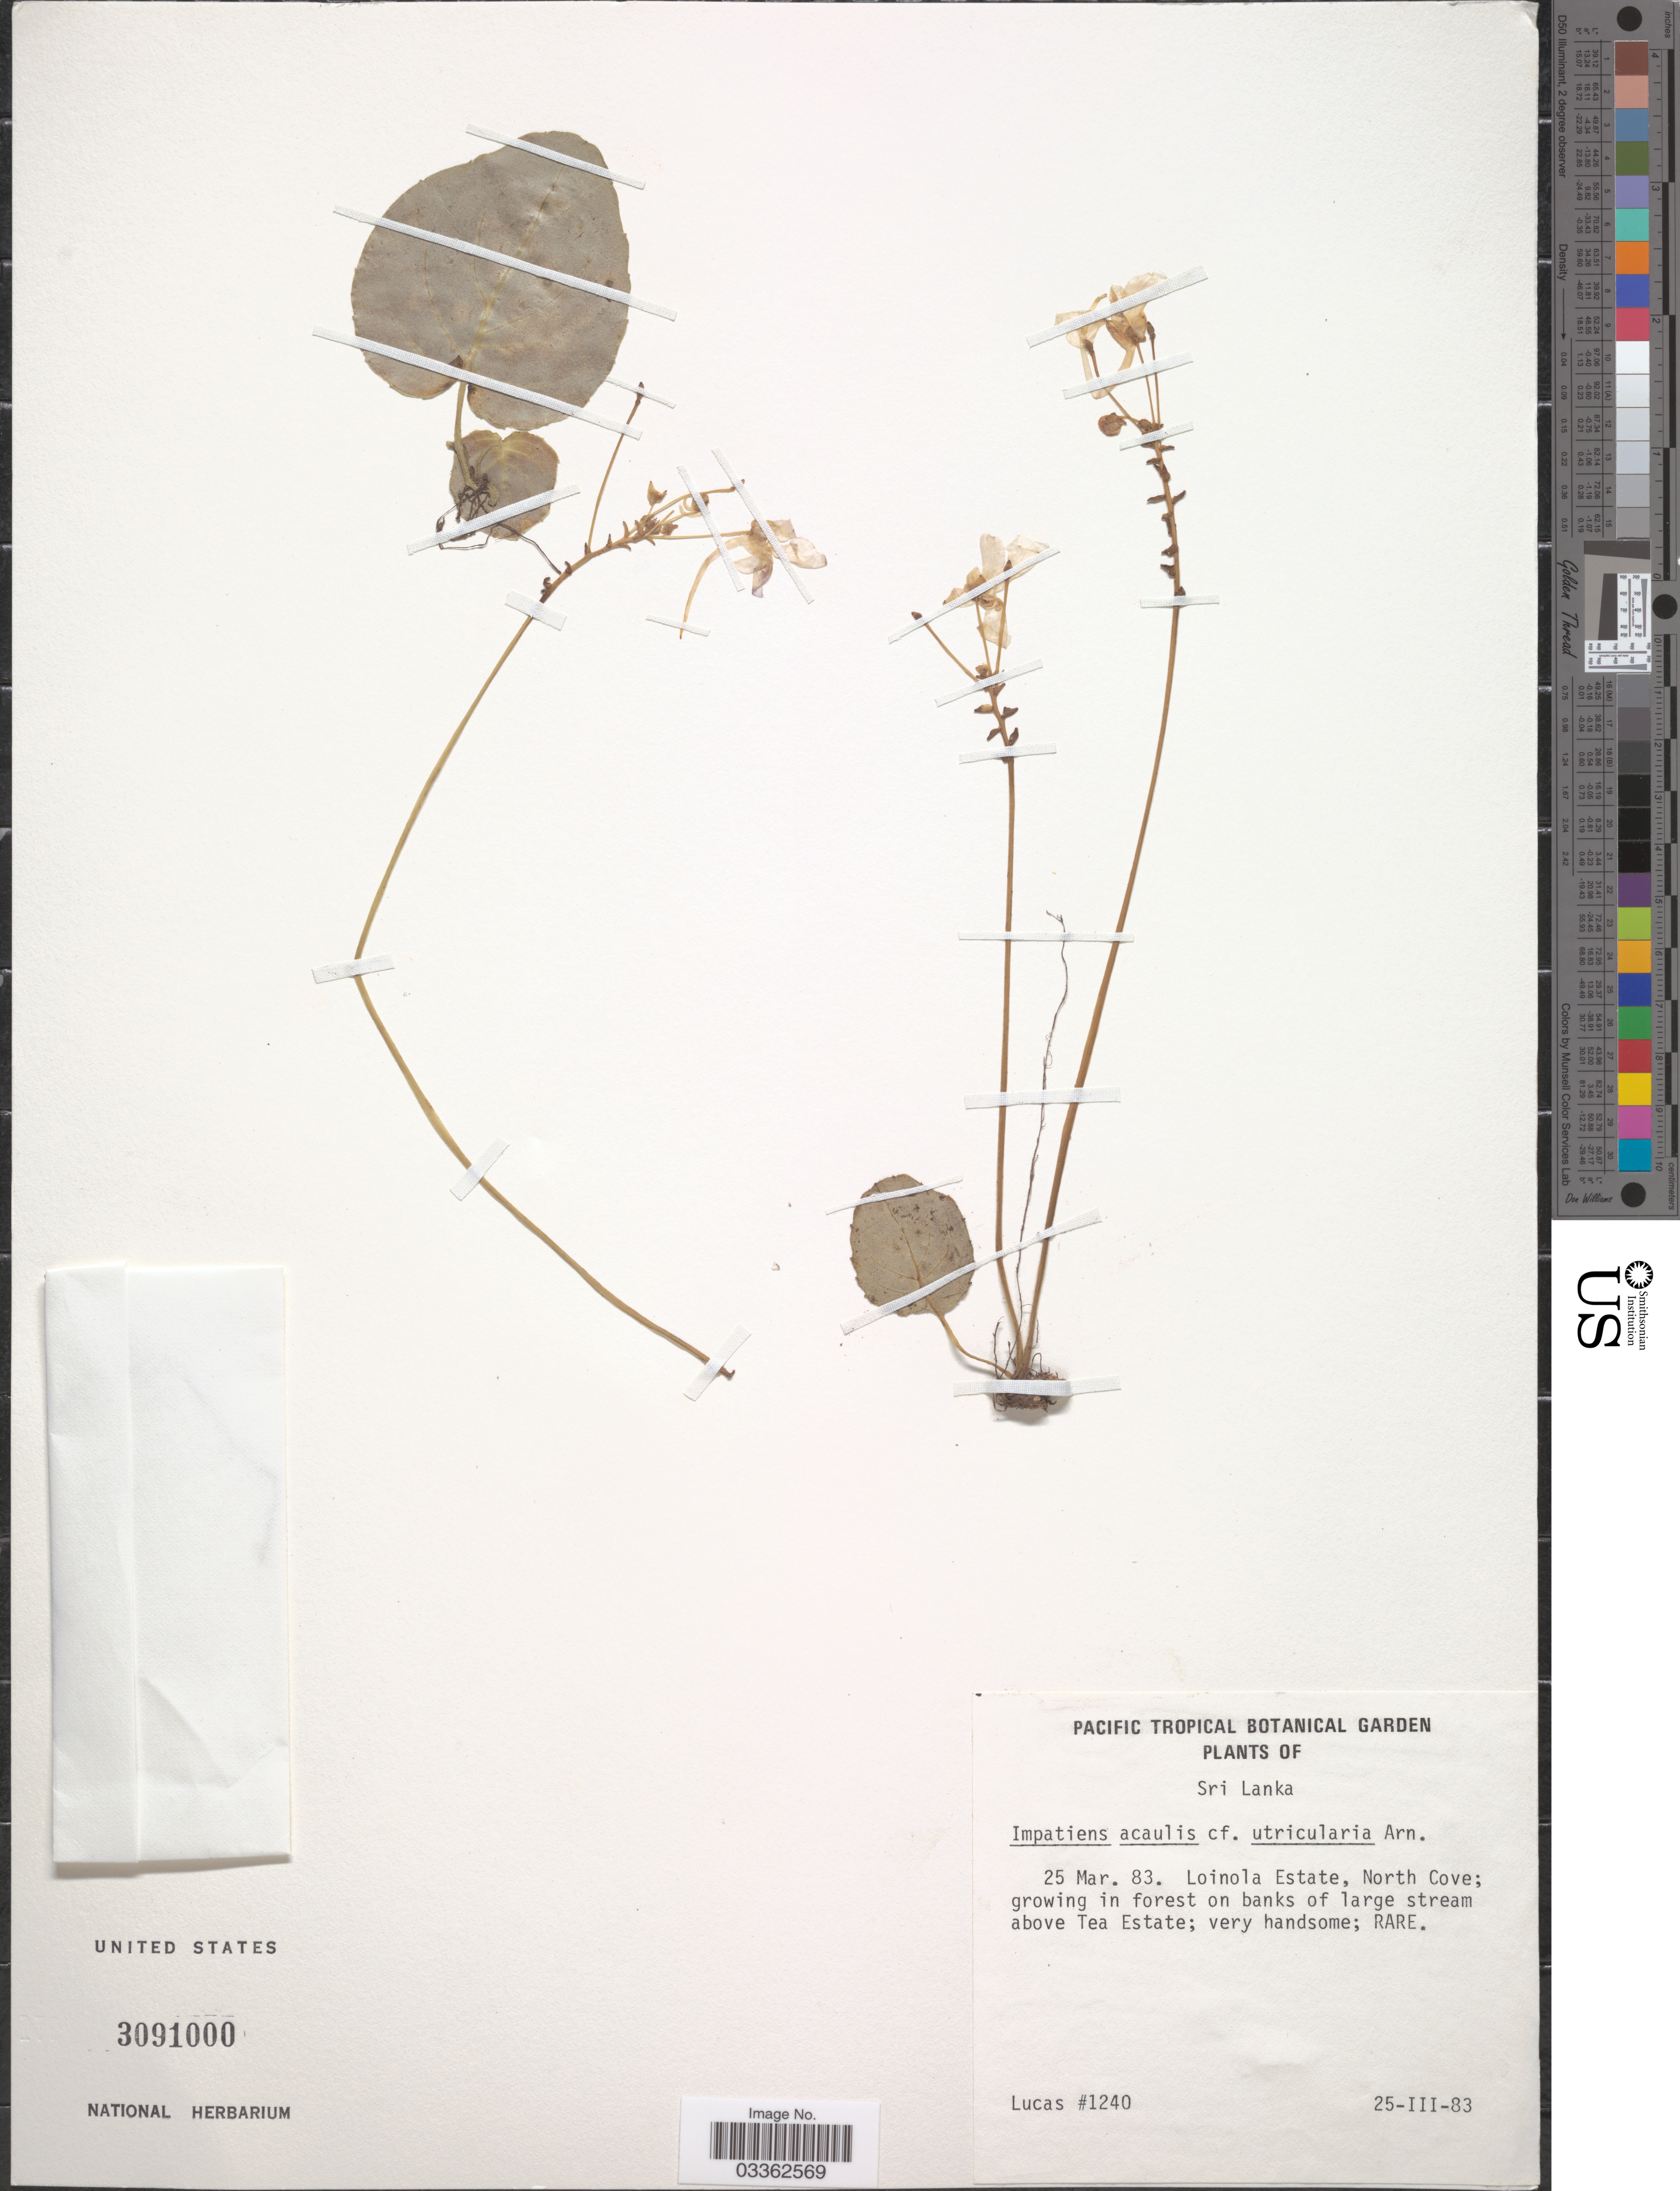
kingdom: Plantae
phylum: Tracheophyta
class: Magnoliopsida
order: Ericales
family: Balsaminaceae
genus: Impatiens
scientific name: Impatiens acaulis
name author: Arn.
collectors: Lucas, --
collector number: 1240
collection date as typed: Transcribed d/m/y: 25/3/83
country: Sri Lanka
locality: Lionola Estate, North Cove.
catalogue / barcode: US 3091000